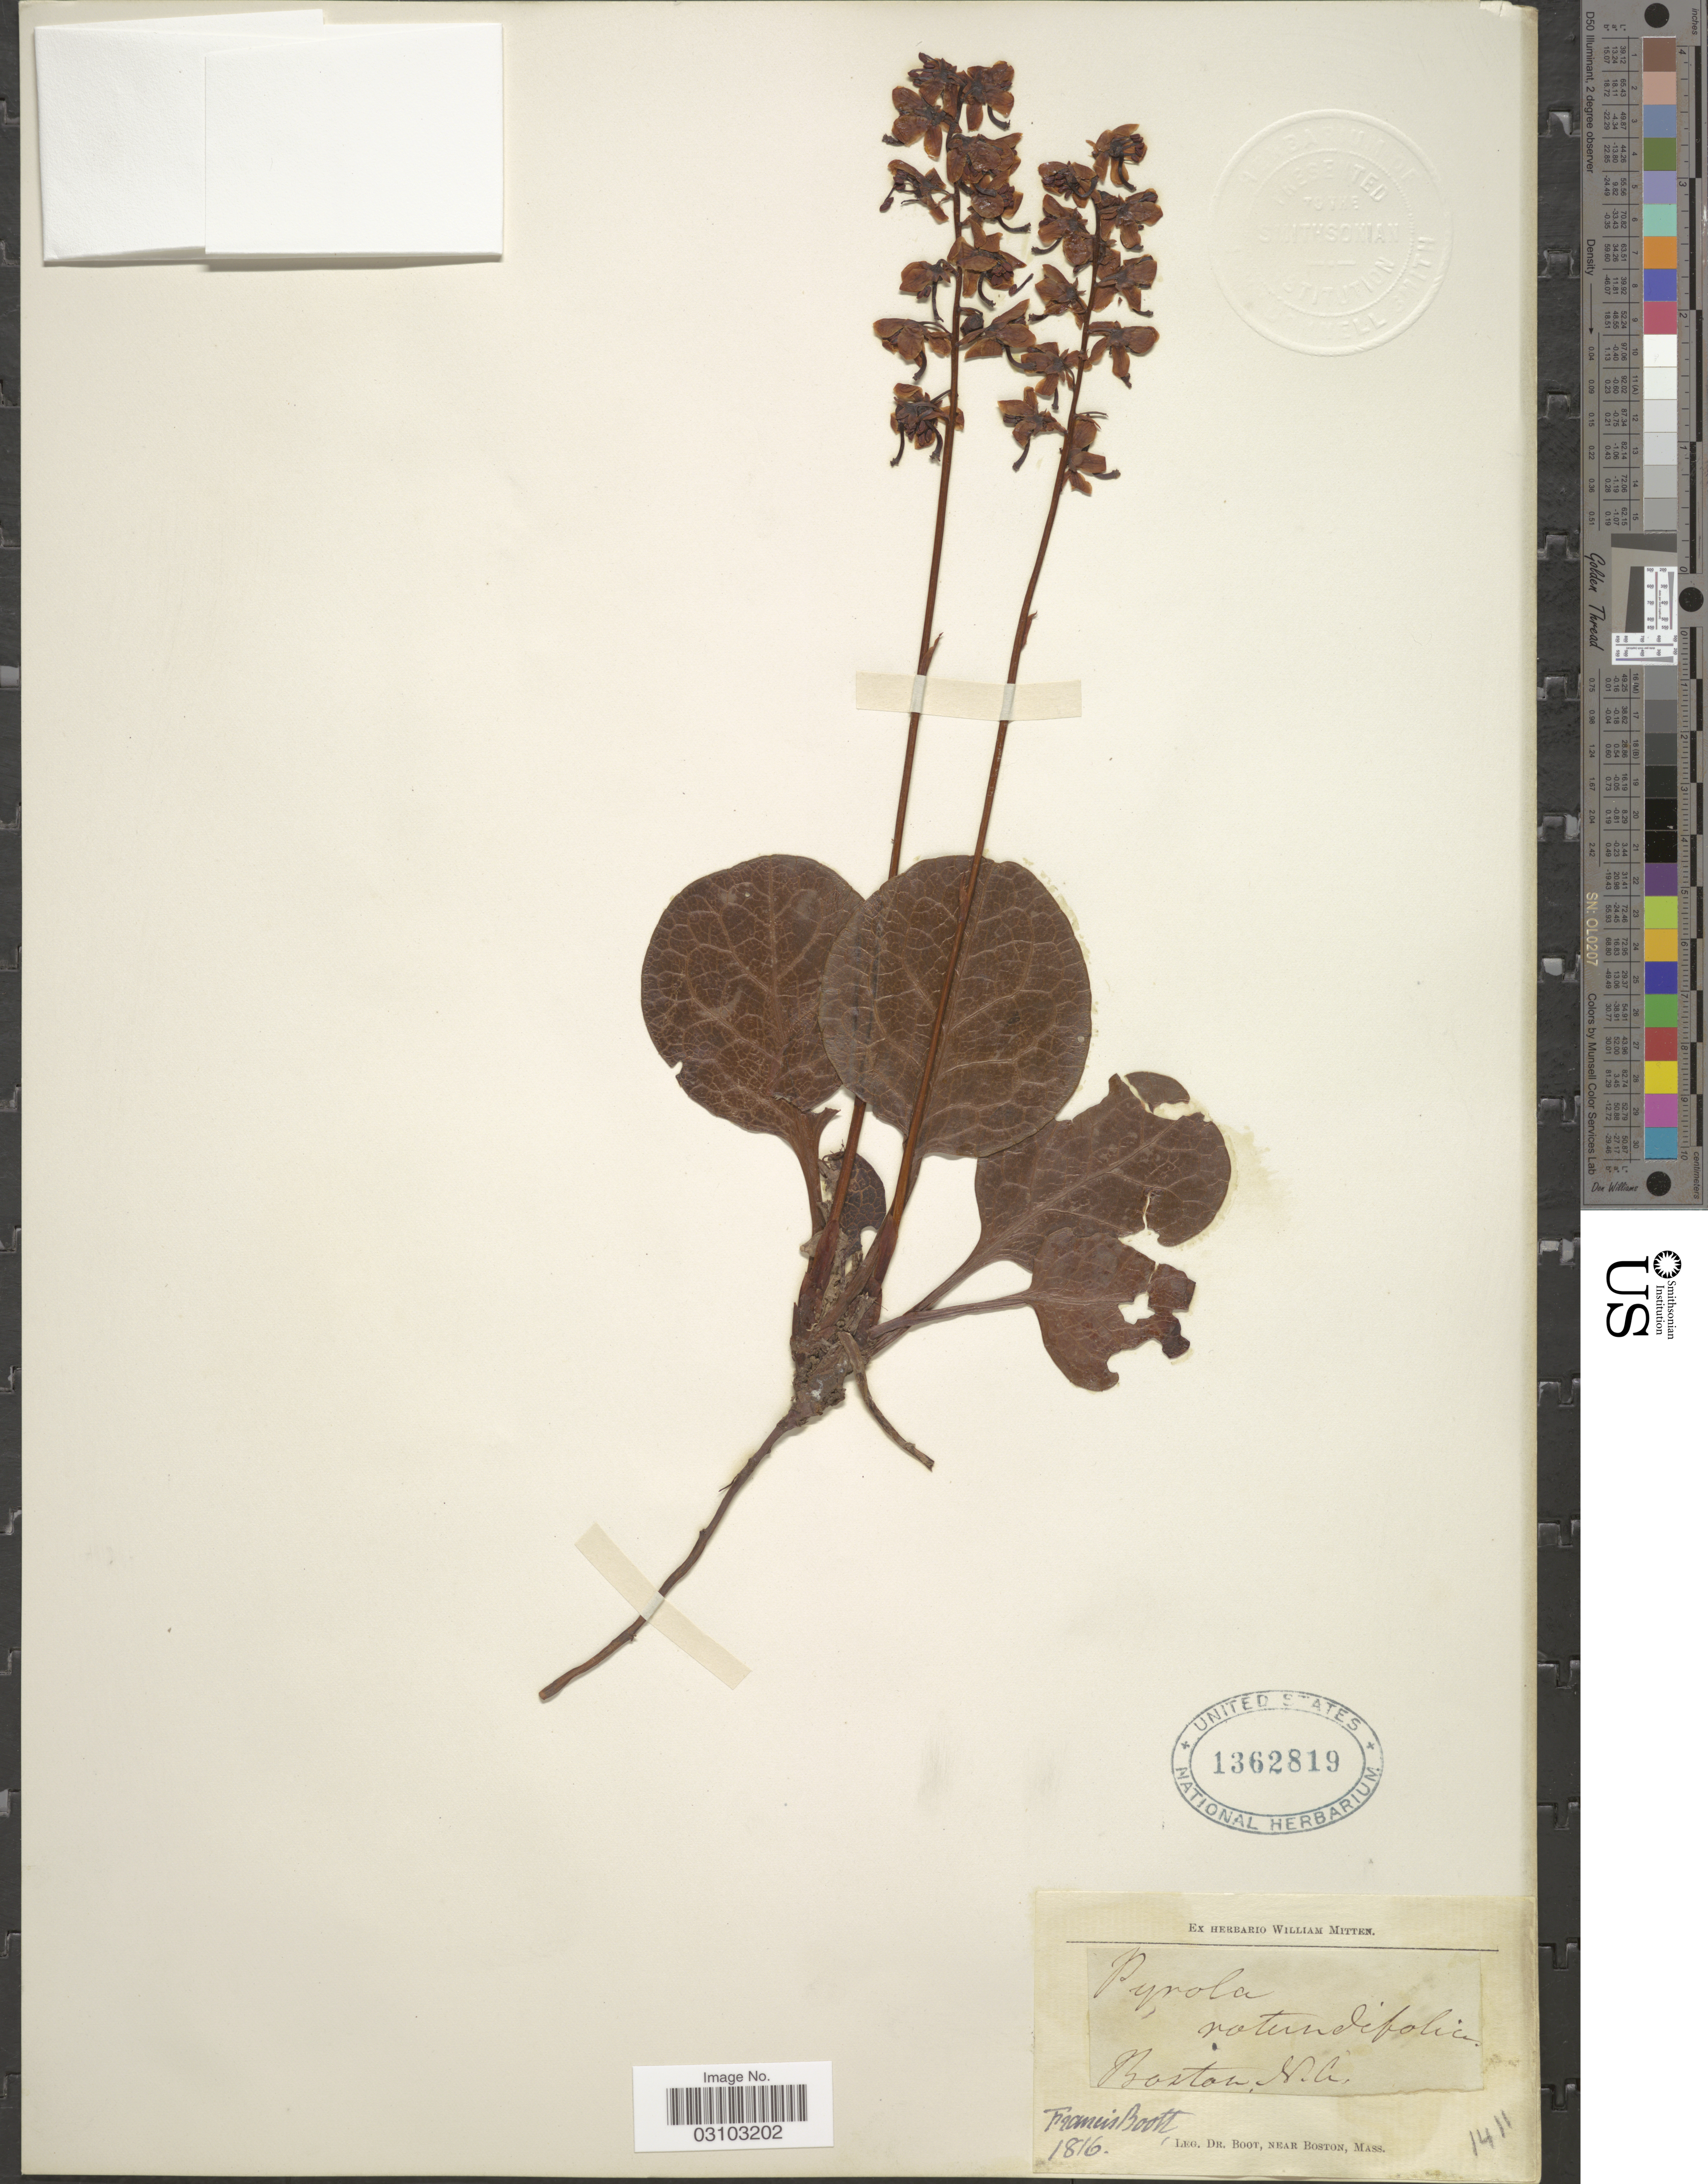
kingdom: Plantae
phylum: Tracheophyta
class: Magnoliopsida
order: Ericales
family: Ericaceae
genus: Pyrola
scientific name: Pyrola americana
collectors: F. M. B. Boott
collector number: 1411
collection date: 1816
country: United States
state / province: Massachusetts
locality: Near Boston. M.A.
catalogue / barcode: US 1362819